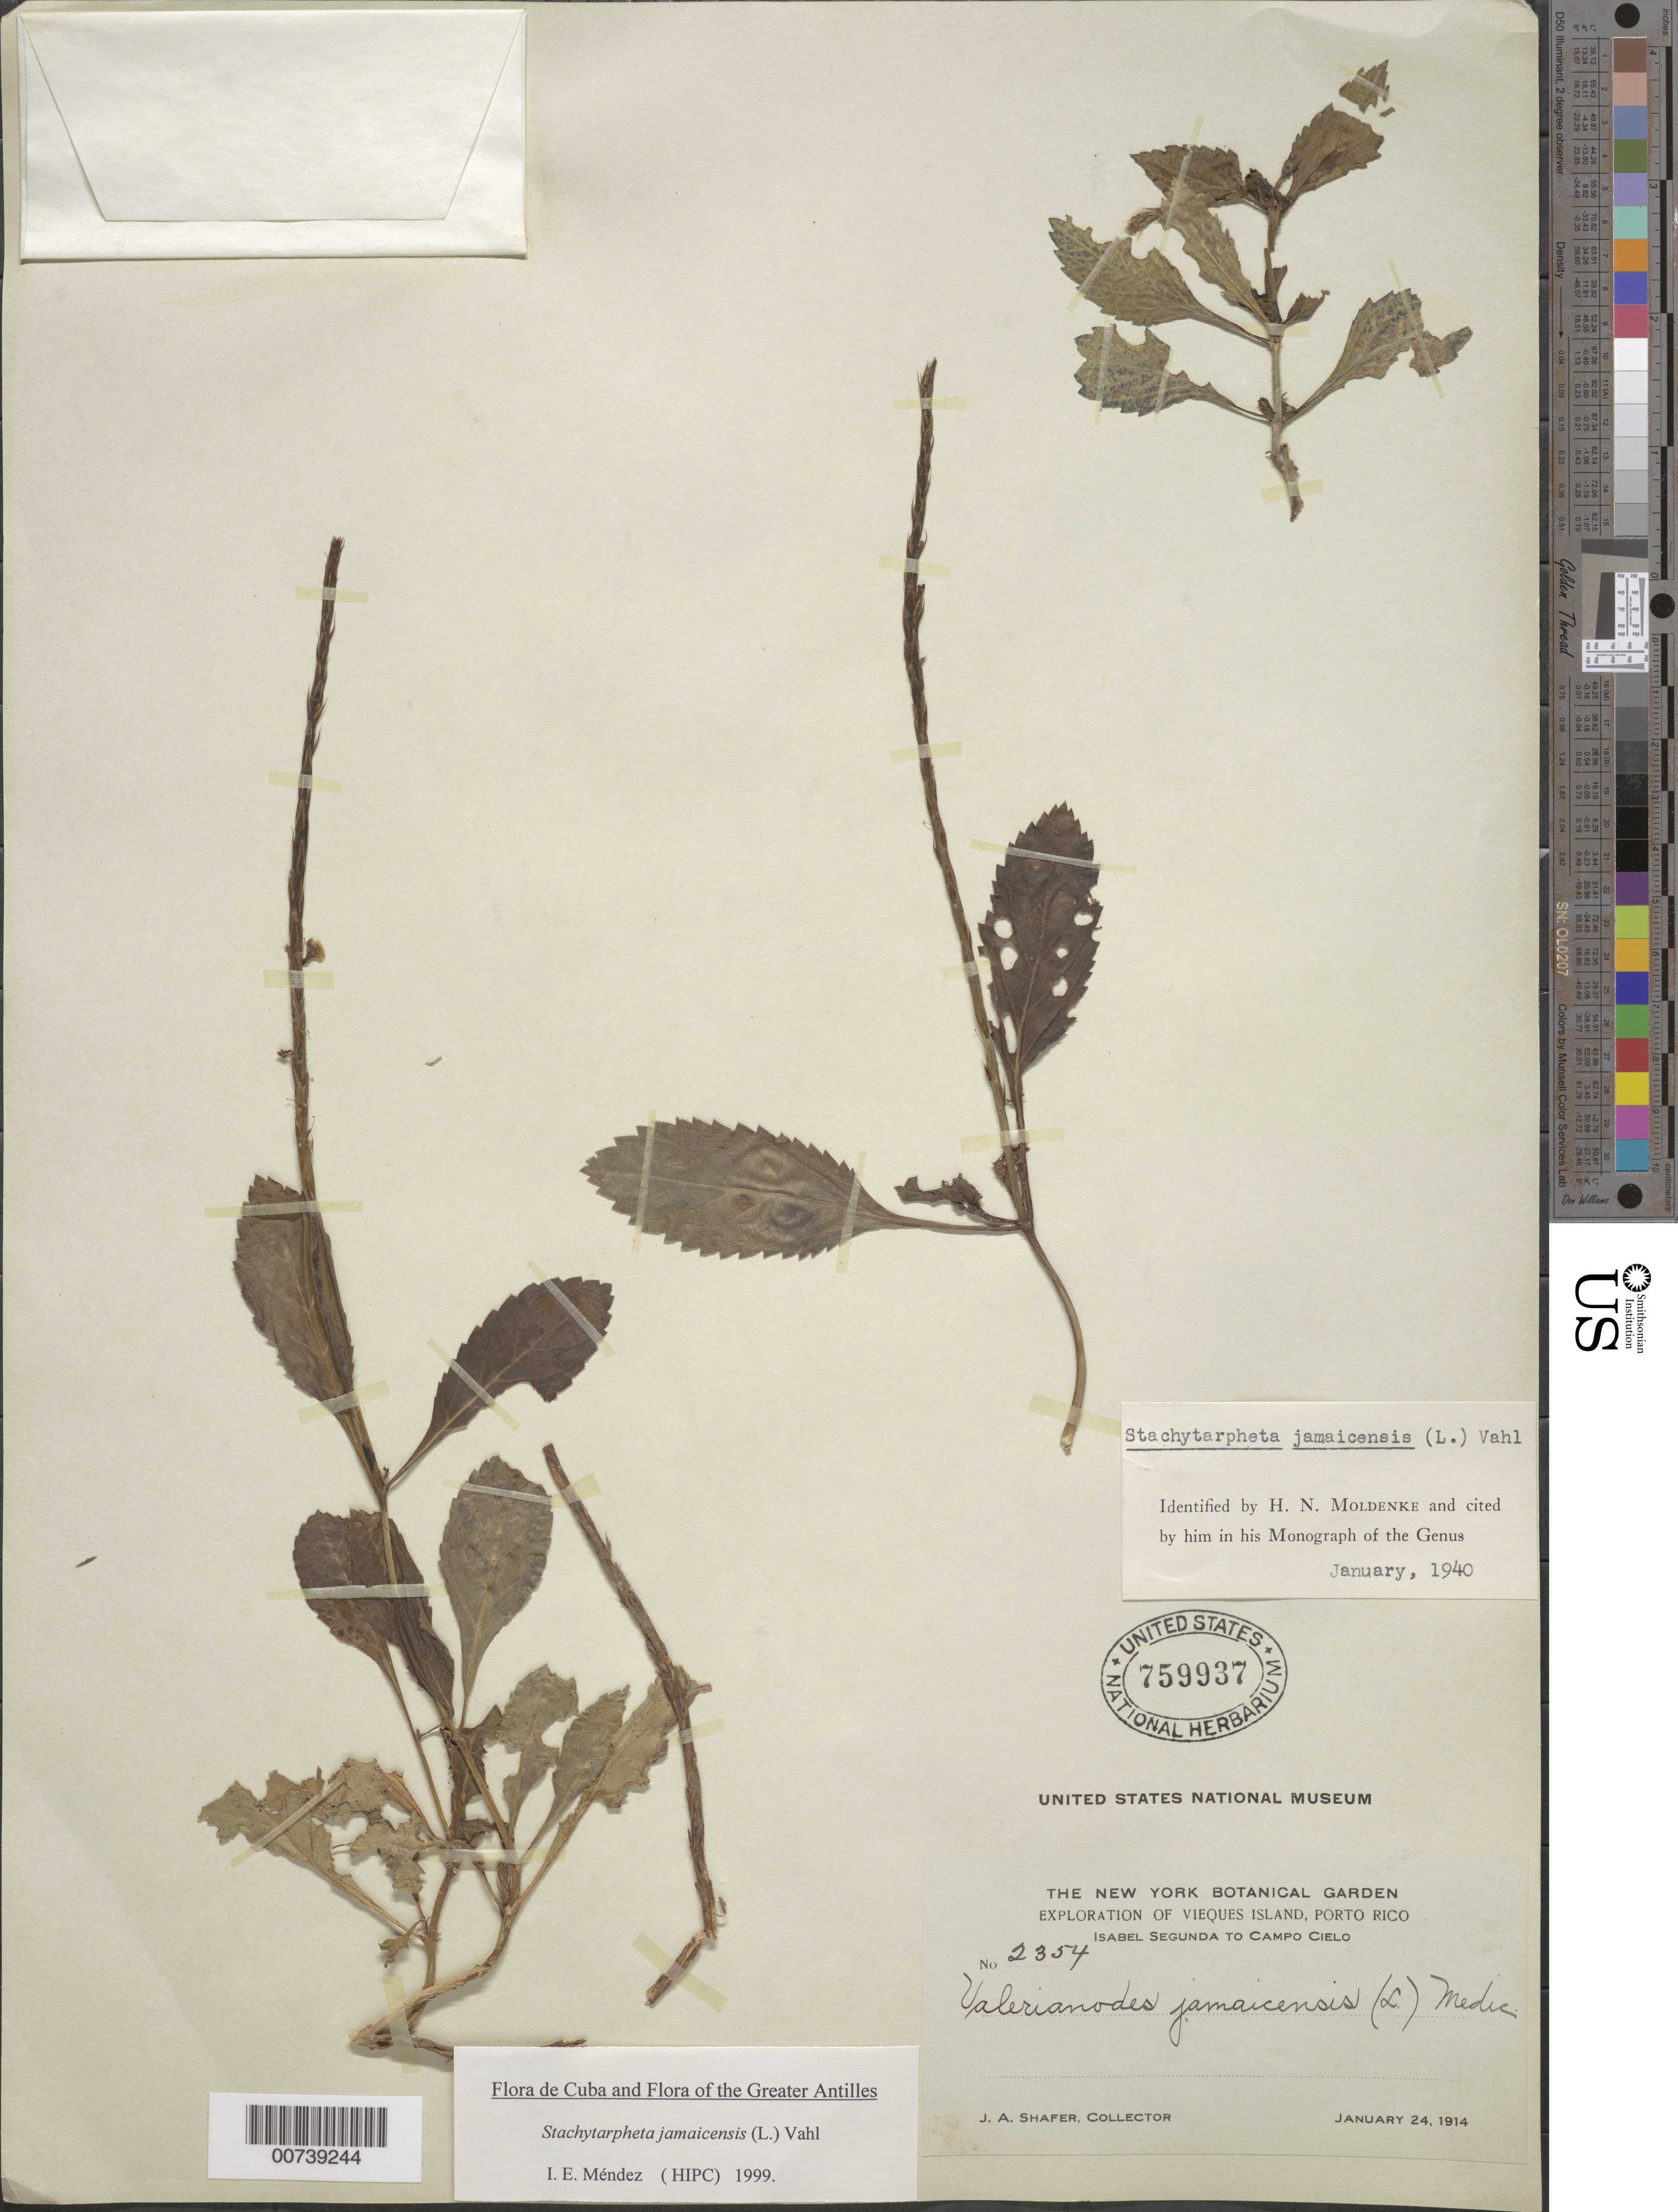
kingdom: Plantae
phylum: Tracheophyta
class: Magnoliopsida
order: Lamiales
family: Verbenaceae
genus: Stachytarpheta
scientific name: Stachytarpheta jamaicensis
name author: (L.) Vahl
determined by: Méndez, Isidro E., (HIPC)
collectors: J. A. Shafer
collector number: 2854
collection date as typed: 24 Jan 1914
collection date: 1914-01-24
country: Puerto Rico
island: Vieques I.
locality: Isabel Segunda to Campo Cielo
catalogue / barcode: US 759937